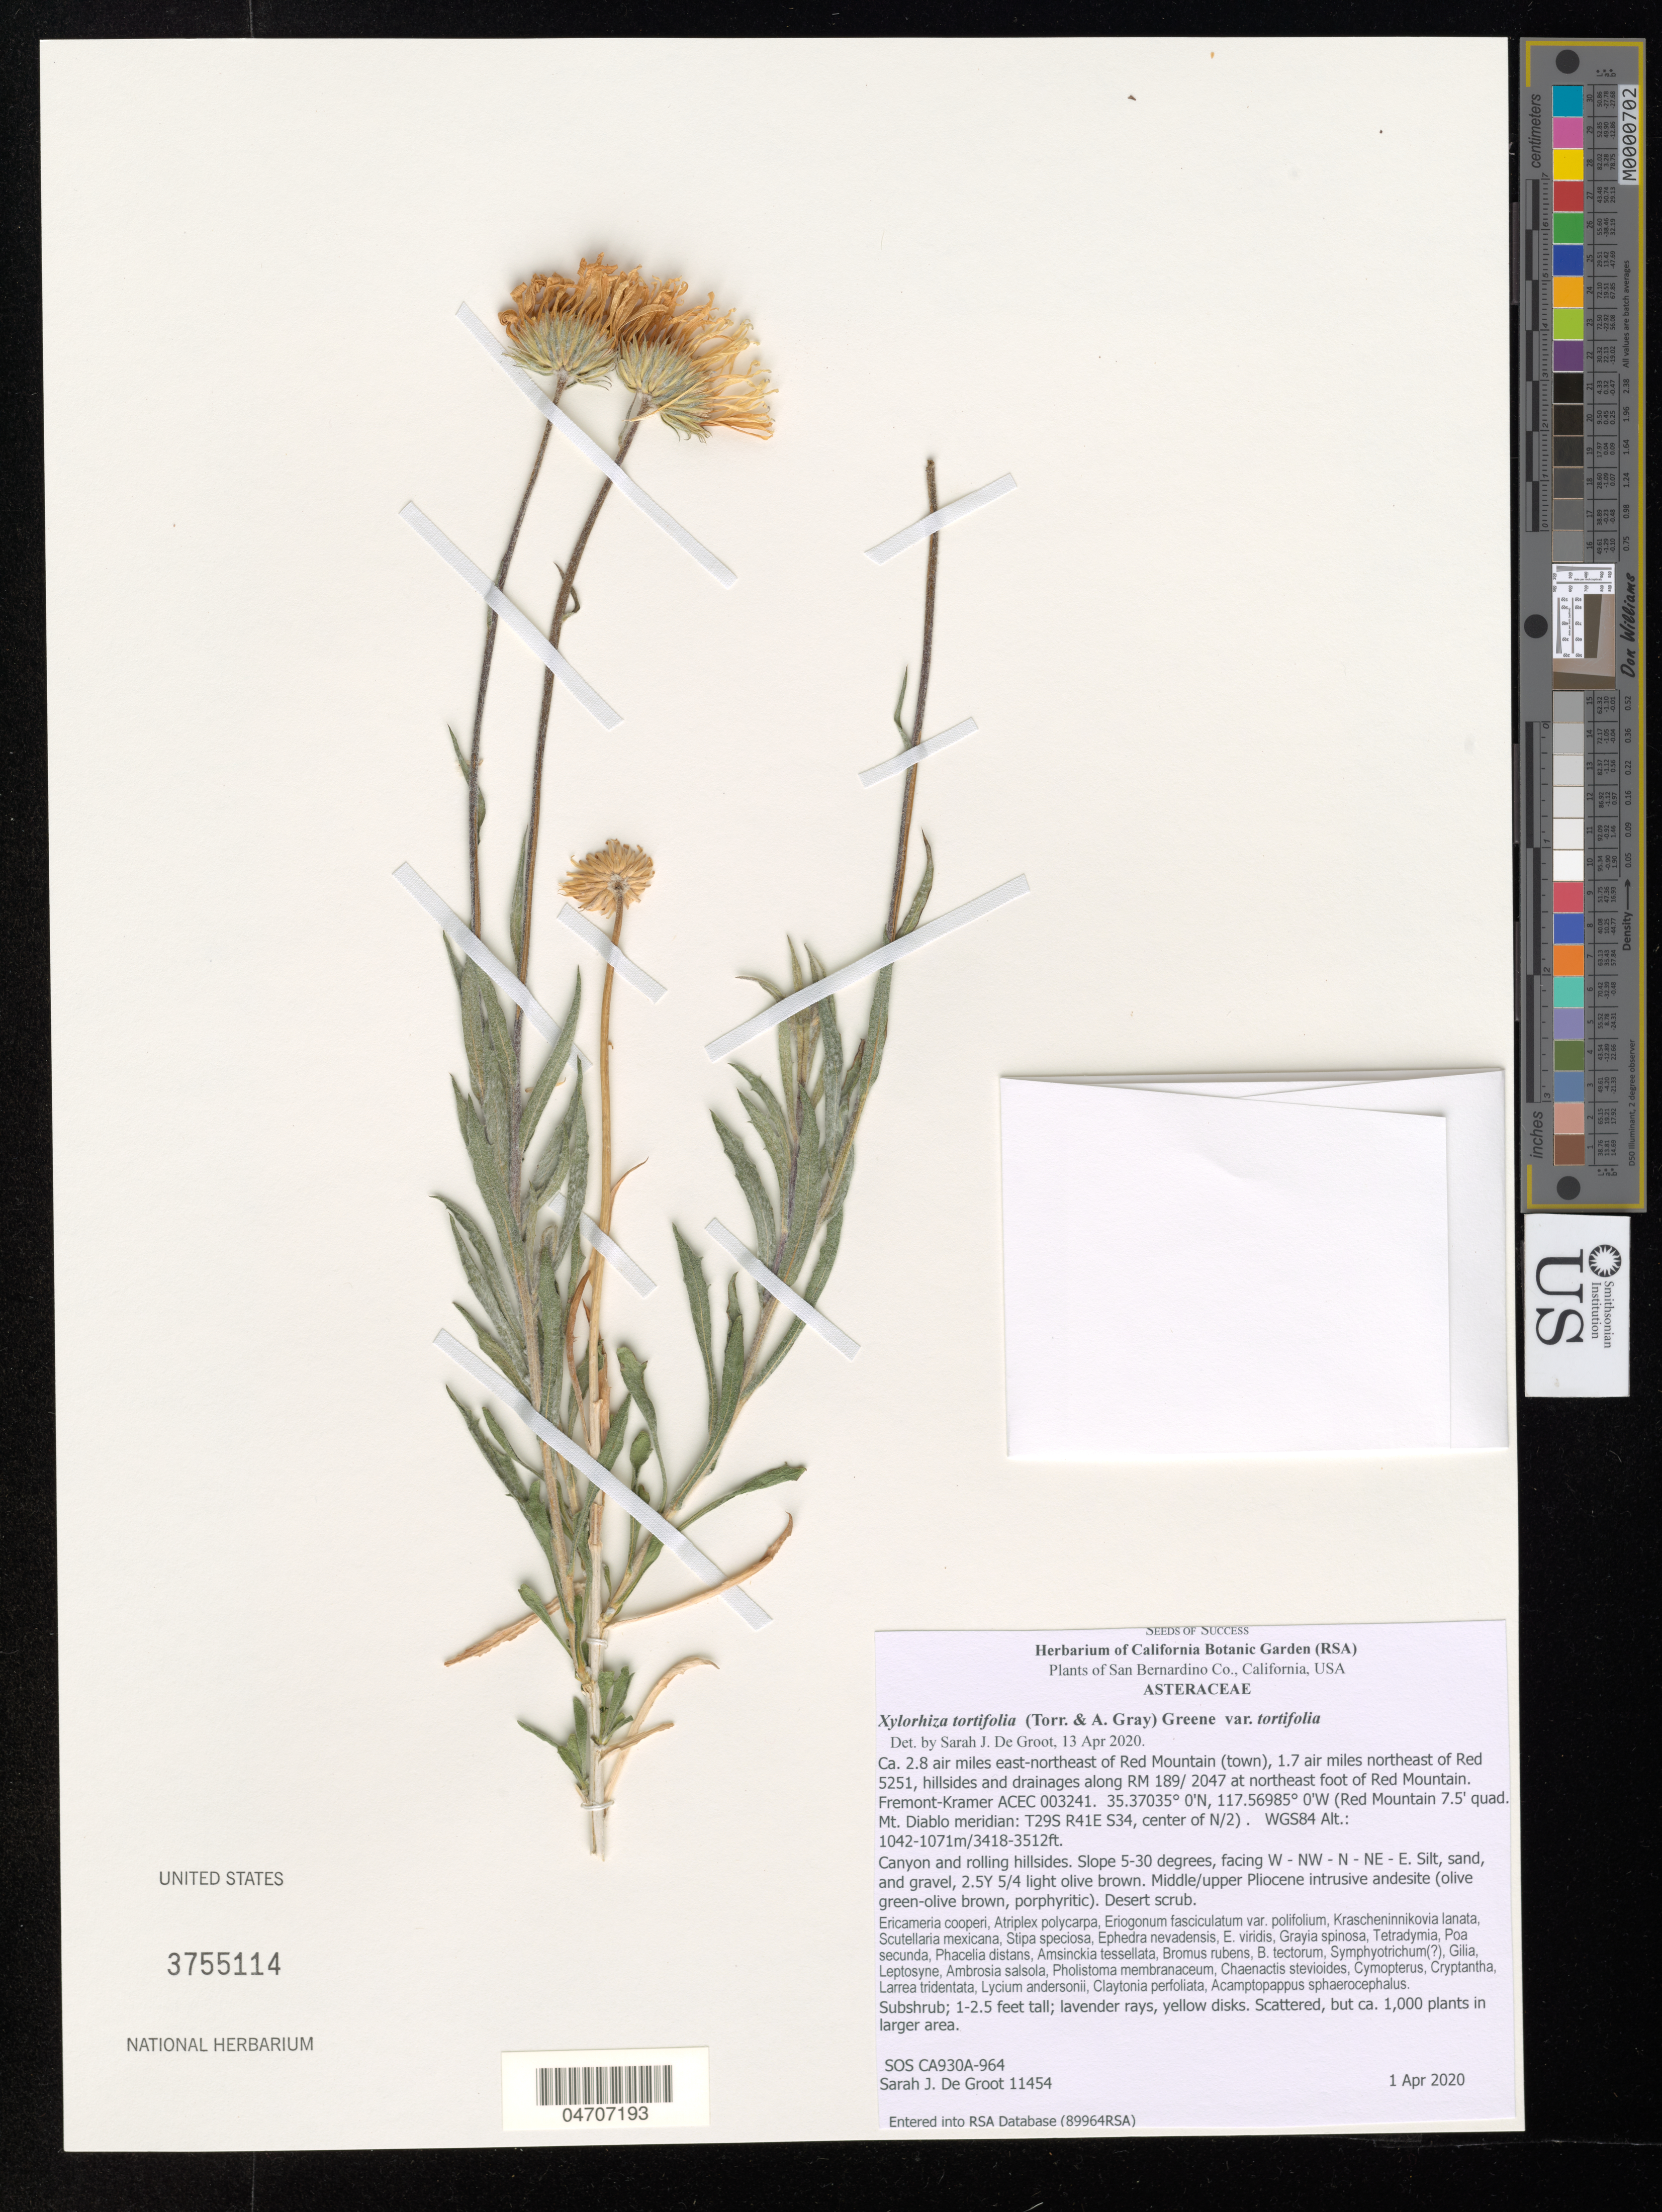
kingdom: Plantae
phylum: Tracheophyta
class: Magnoliopsida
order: Asterales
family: Asteraceae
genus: Xylorhiza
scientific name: Xylorhiza tortifolia var. tortifolia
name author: (Torr. & A. Gray) Greene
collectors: S. De Groot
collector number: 11454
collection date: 2020-04-01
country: United States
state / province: California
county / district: San Bernardino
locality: San Bernardino Co. Ca. 2.8 air miles east-northeast of Red Mountain (town), 1.7 air miles northeast of Red 5251, hillsides and drainages along RM 189/ 2047 at northeast foot of Red Mountain. Fremont-Kramer ACEC 003241. (Red Mountain 7.5' quad. Mt. Diablo meridian: T29S R41E S34, center of N/2). WGS84.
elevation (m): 1042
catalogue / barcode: US 3755114